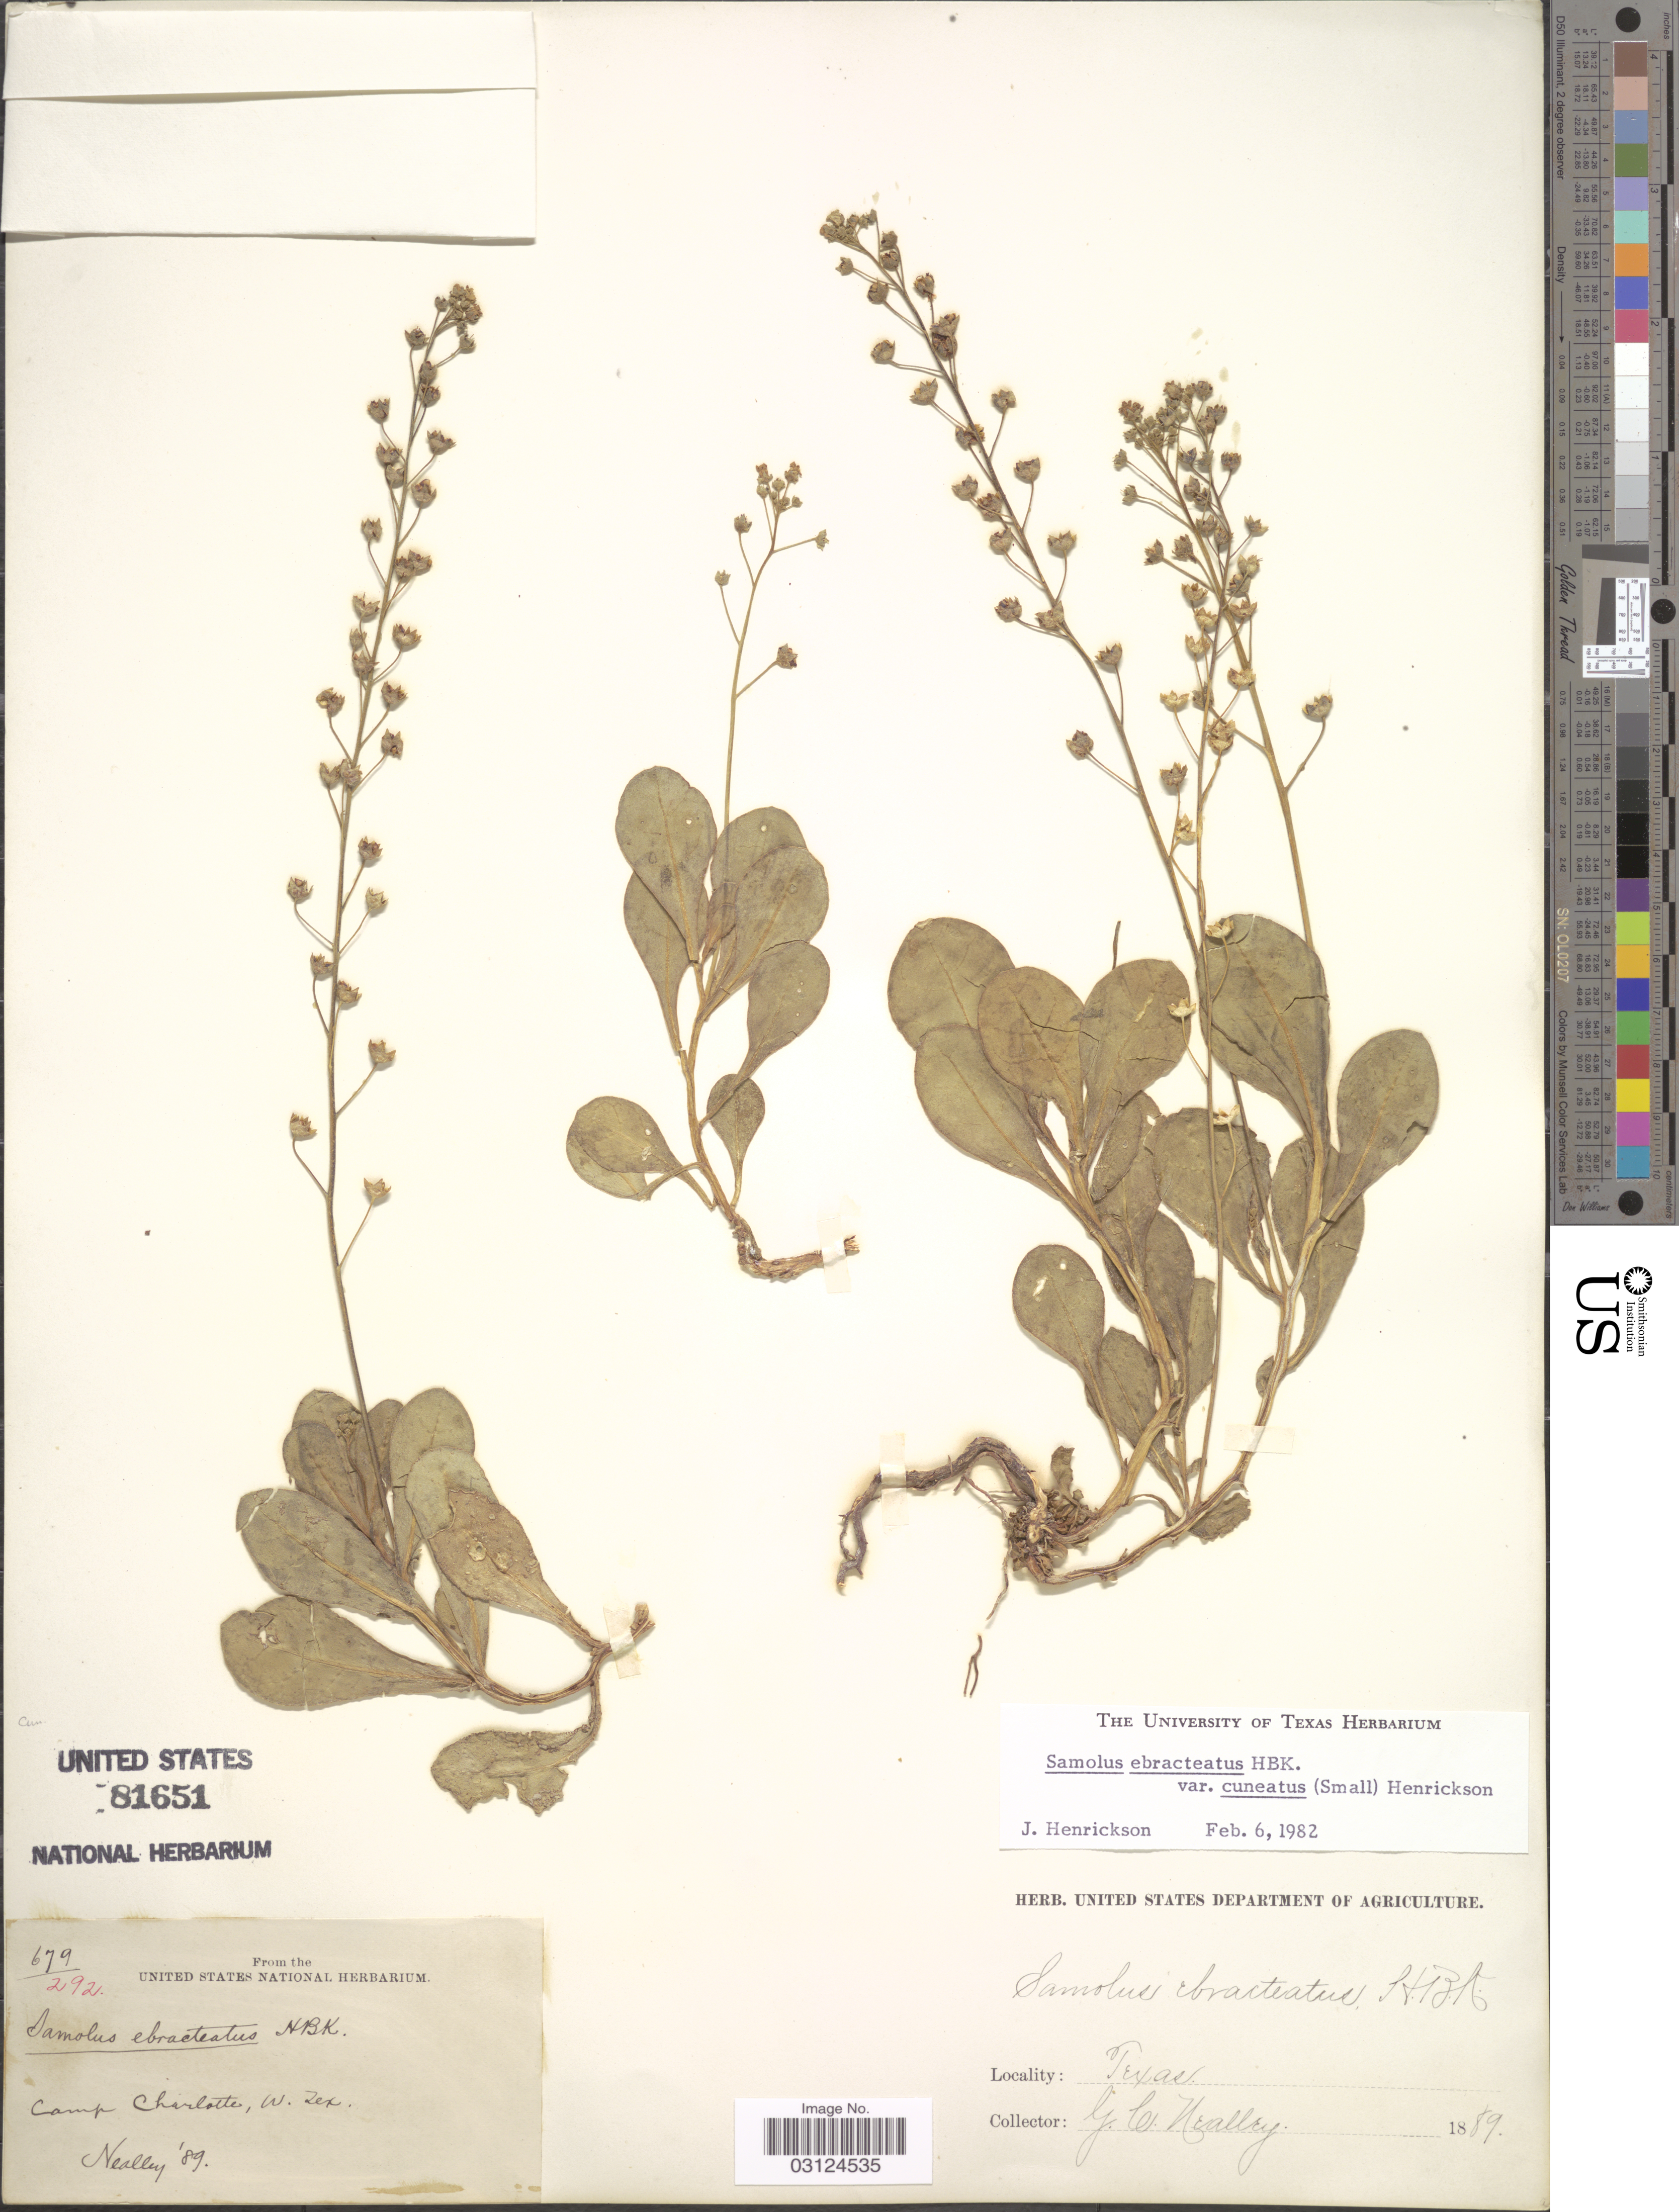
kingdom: Plantae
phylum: Tracheophyta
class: Magnoliopsida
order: Ericales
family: Primulaceae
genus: Samolus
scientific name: Samolus ebracteatus subsp. cuneatus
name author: (Small) R. Knuth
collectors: G. C. Nealley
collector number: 679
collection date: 1889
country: United States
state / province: Texas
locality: Camp Charlotte, W. Tex.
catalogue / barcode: US 81651